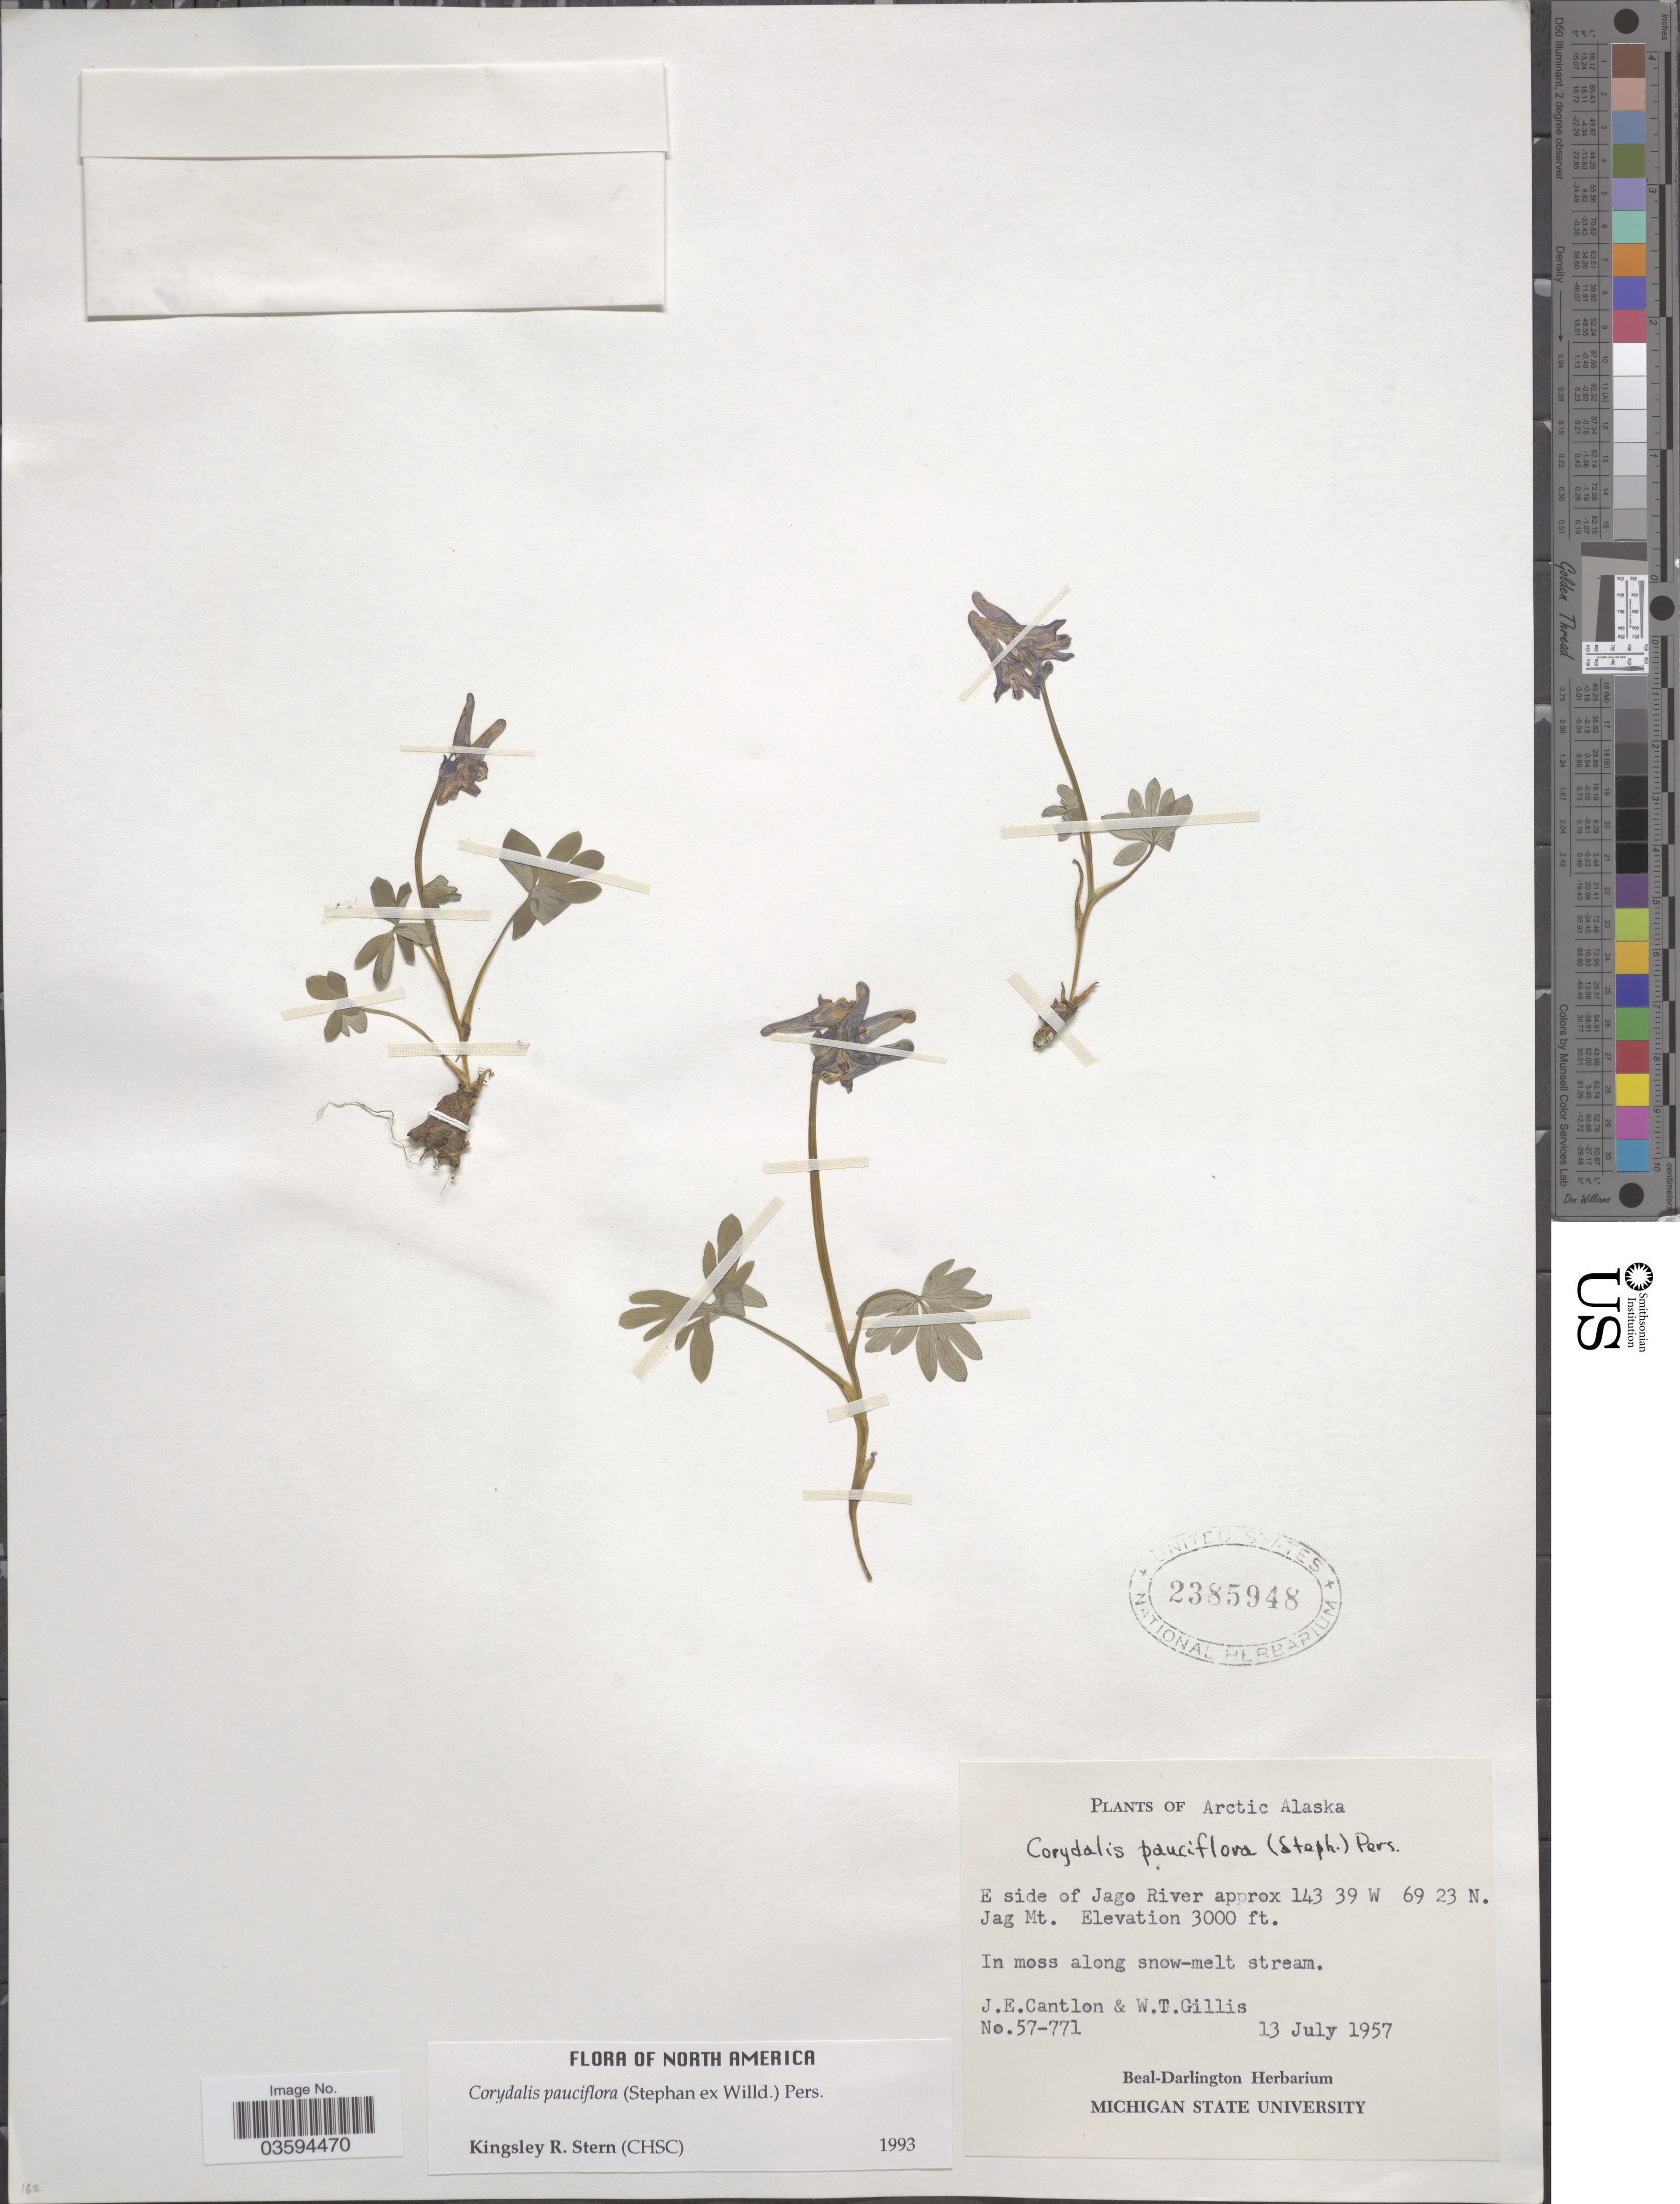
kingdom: Plantae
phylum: Tracheophyta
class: Magnoliopsida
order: Ranunculales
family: Papaveraceae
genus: Corydalis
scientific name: Corydalis pauciflora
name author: (Stephan) Pers.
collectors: J. Cantlon & W. T. Gillis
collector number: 57-771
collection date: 1957-07-13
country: United States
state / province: Alaska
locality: Arctic Alaska. E side of Jago River. Jag Mt.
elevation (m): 914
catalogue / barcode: US 2385948